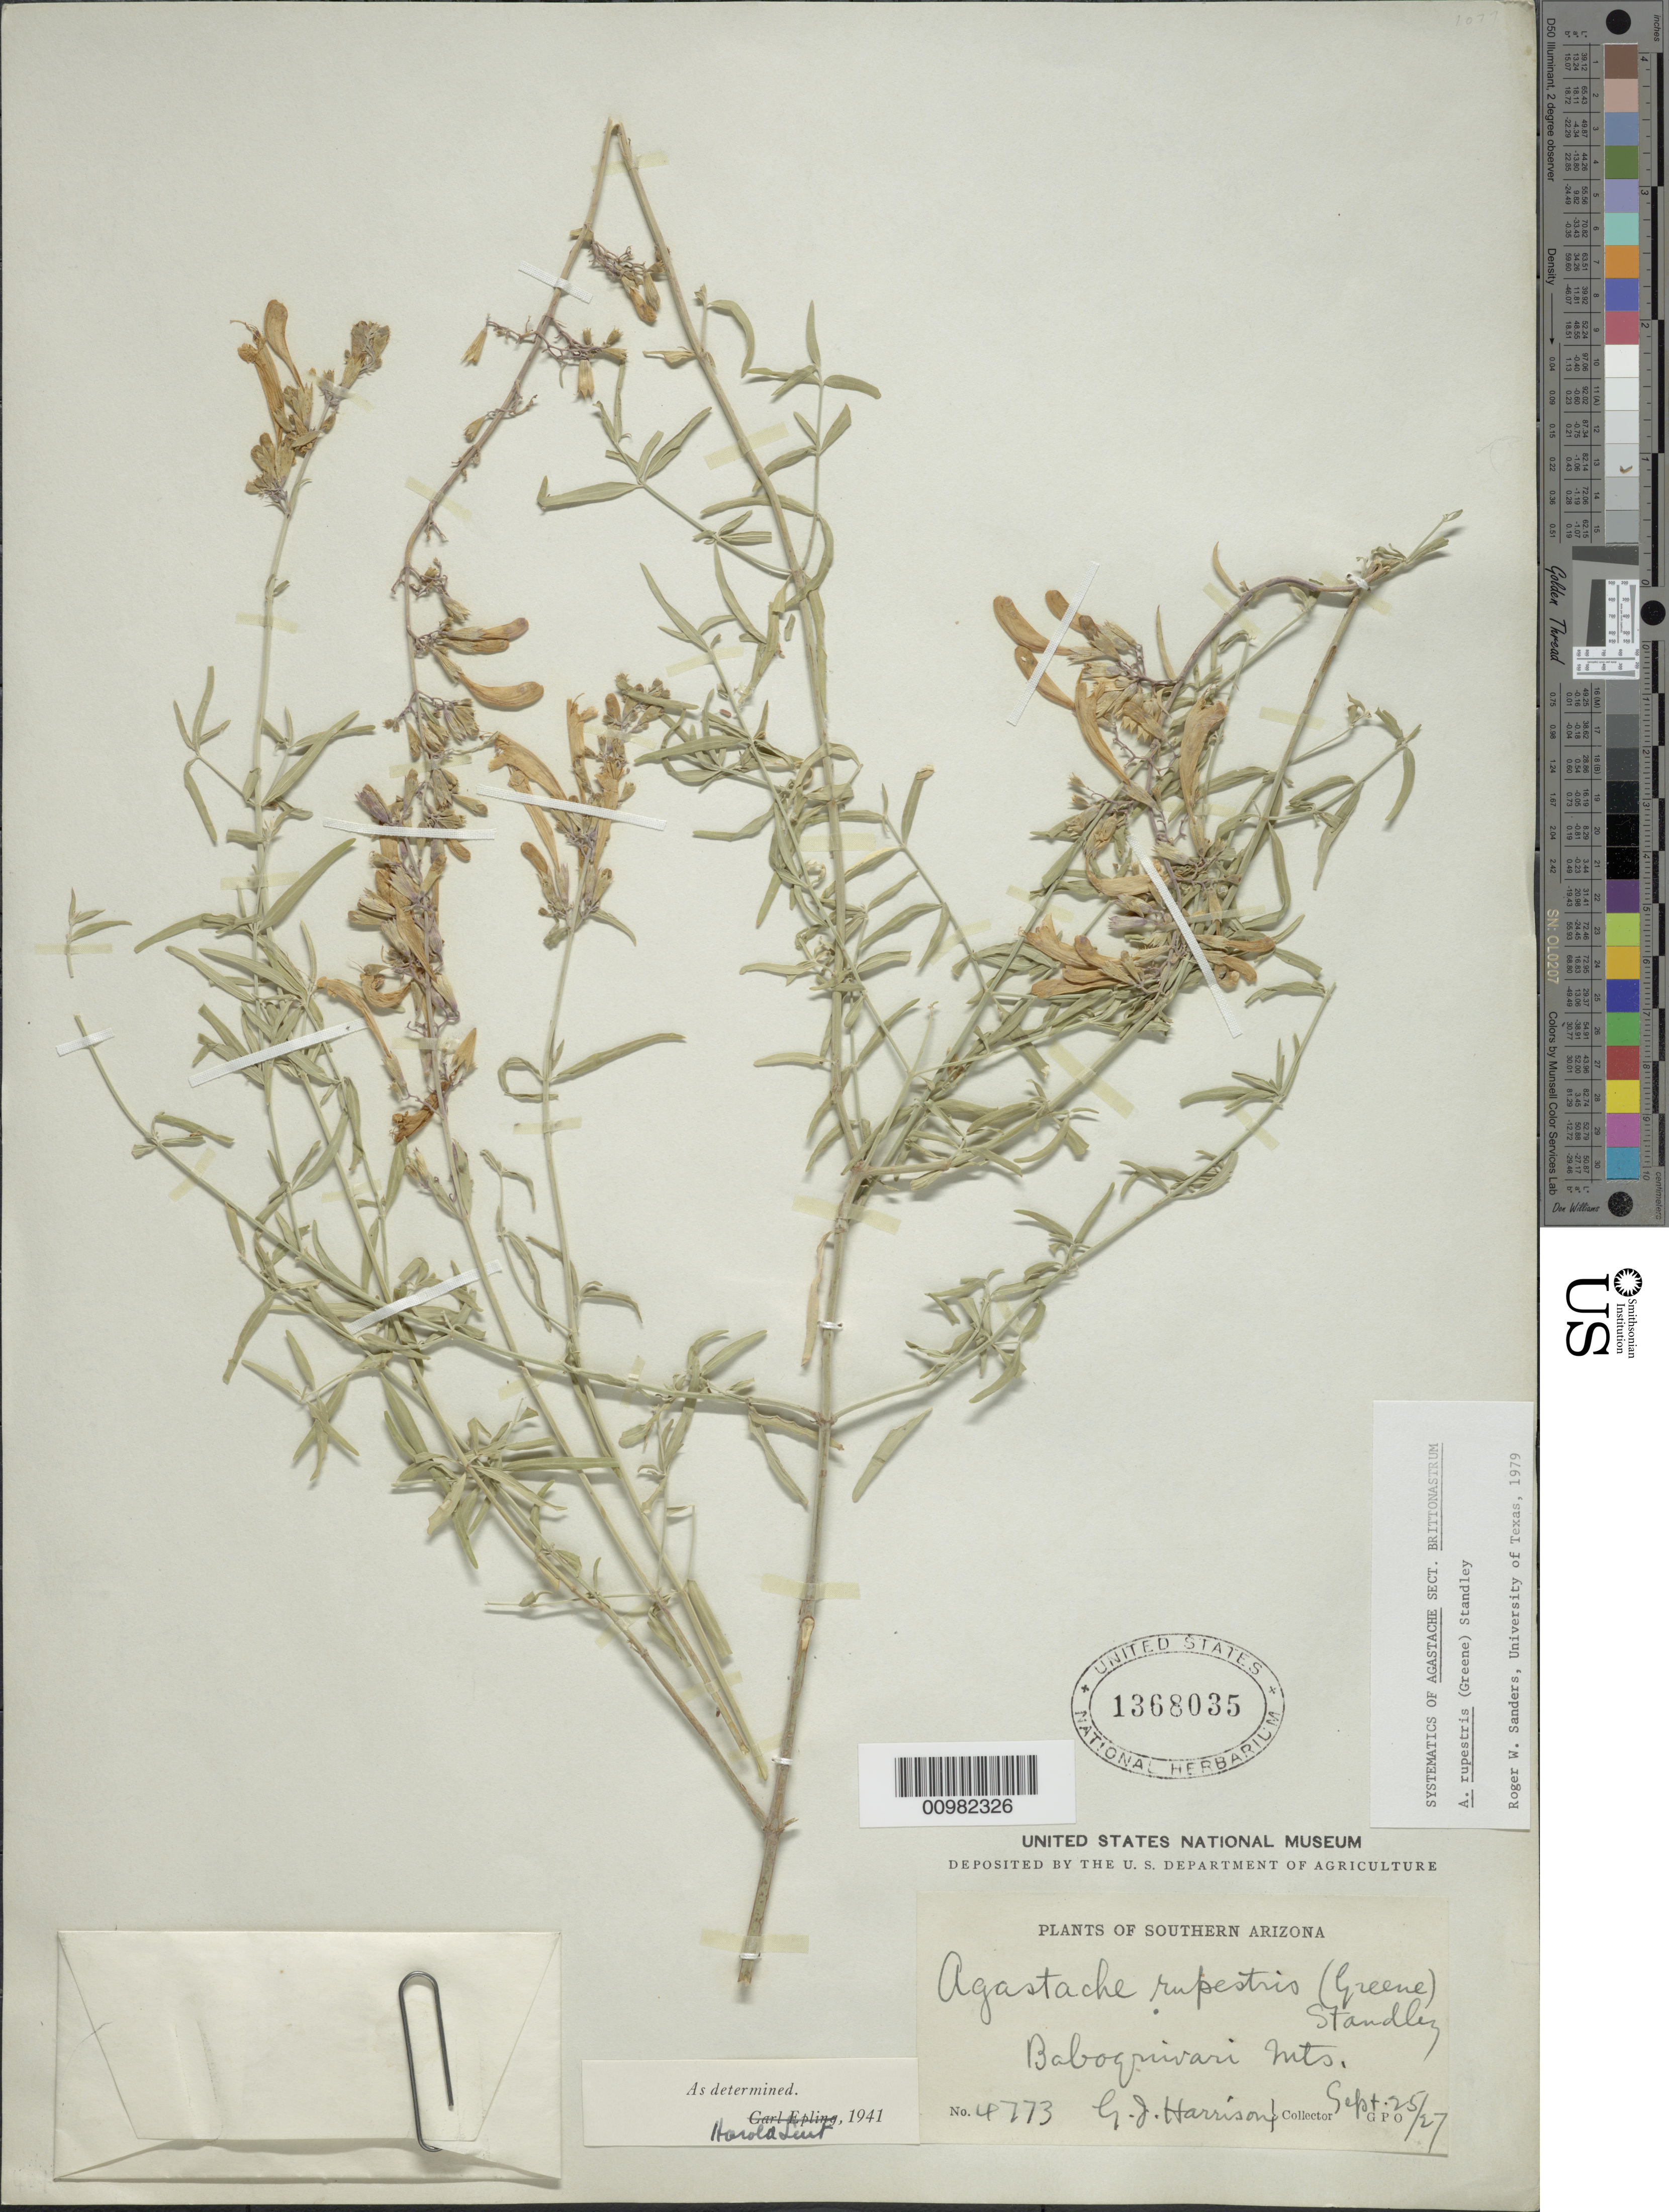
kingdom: Plantae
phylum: Tracheophyta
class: Magnoliopsida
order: Lamiales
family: Lamiaceae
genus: Agastache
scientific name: Agastache rupestris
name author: (Greene) Standl.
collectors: G. J. Harrison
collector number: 4773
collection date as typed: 25 Sep 1927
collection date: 1927-09-25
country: United States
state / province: Arizona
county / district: Pima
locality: Baboquivari Mountains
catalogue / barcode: US 1368035